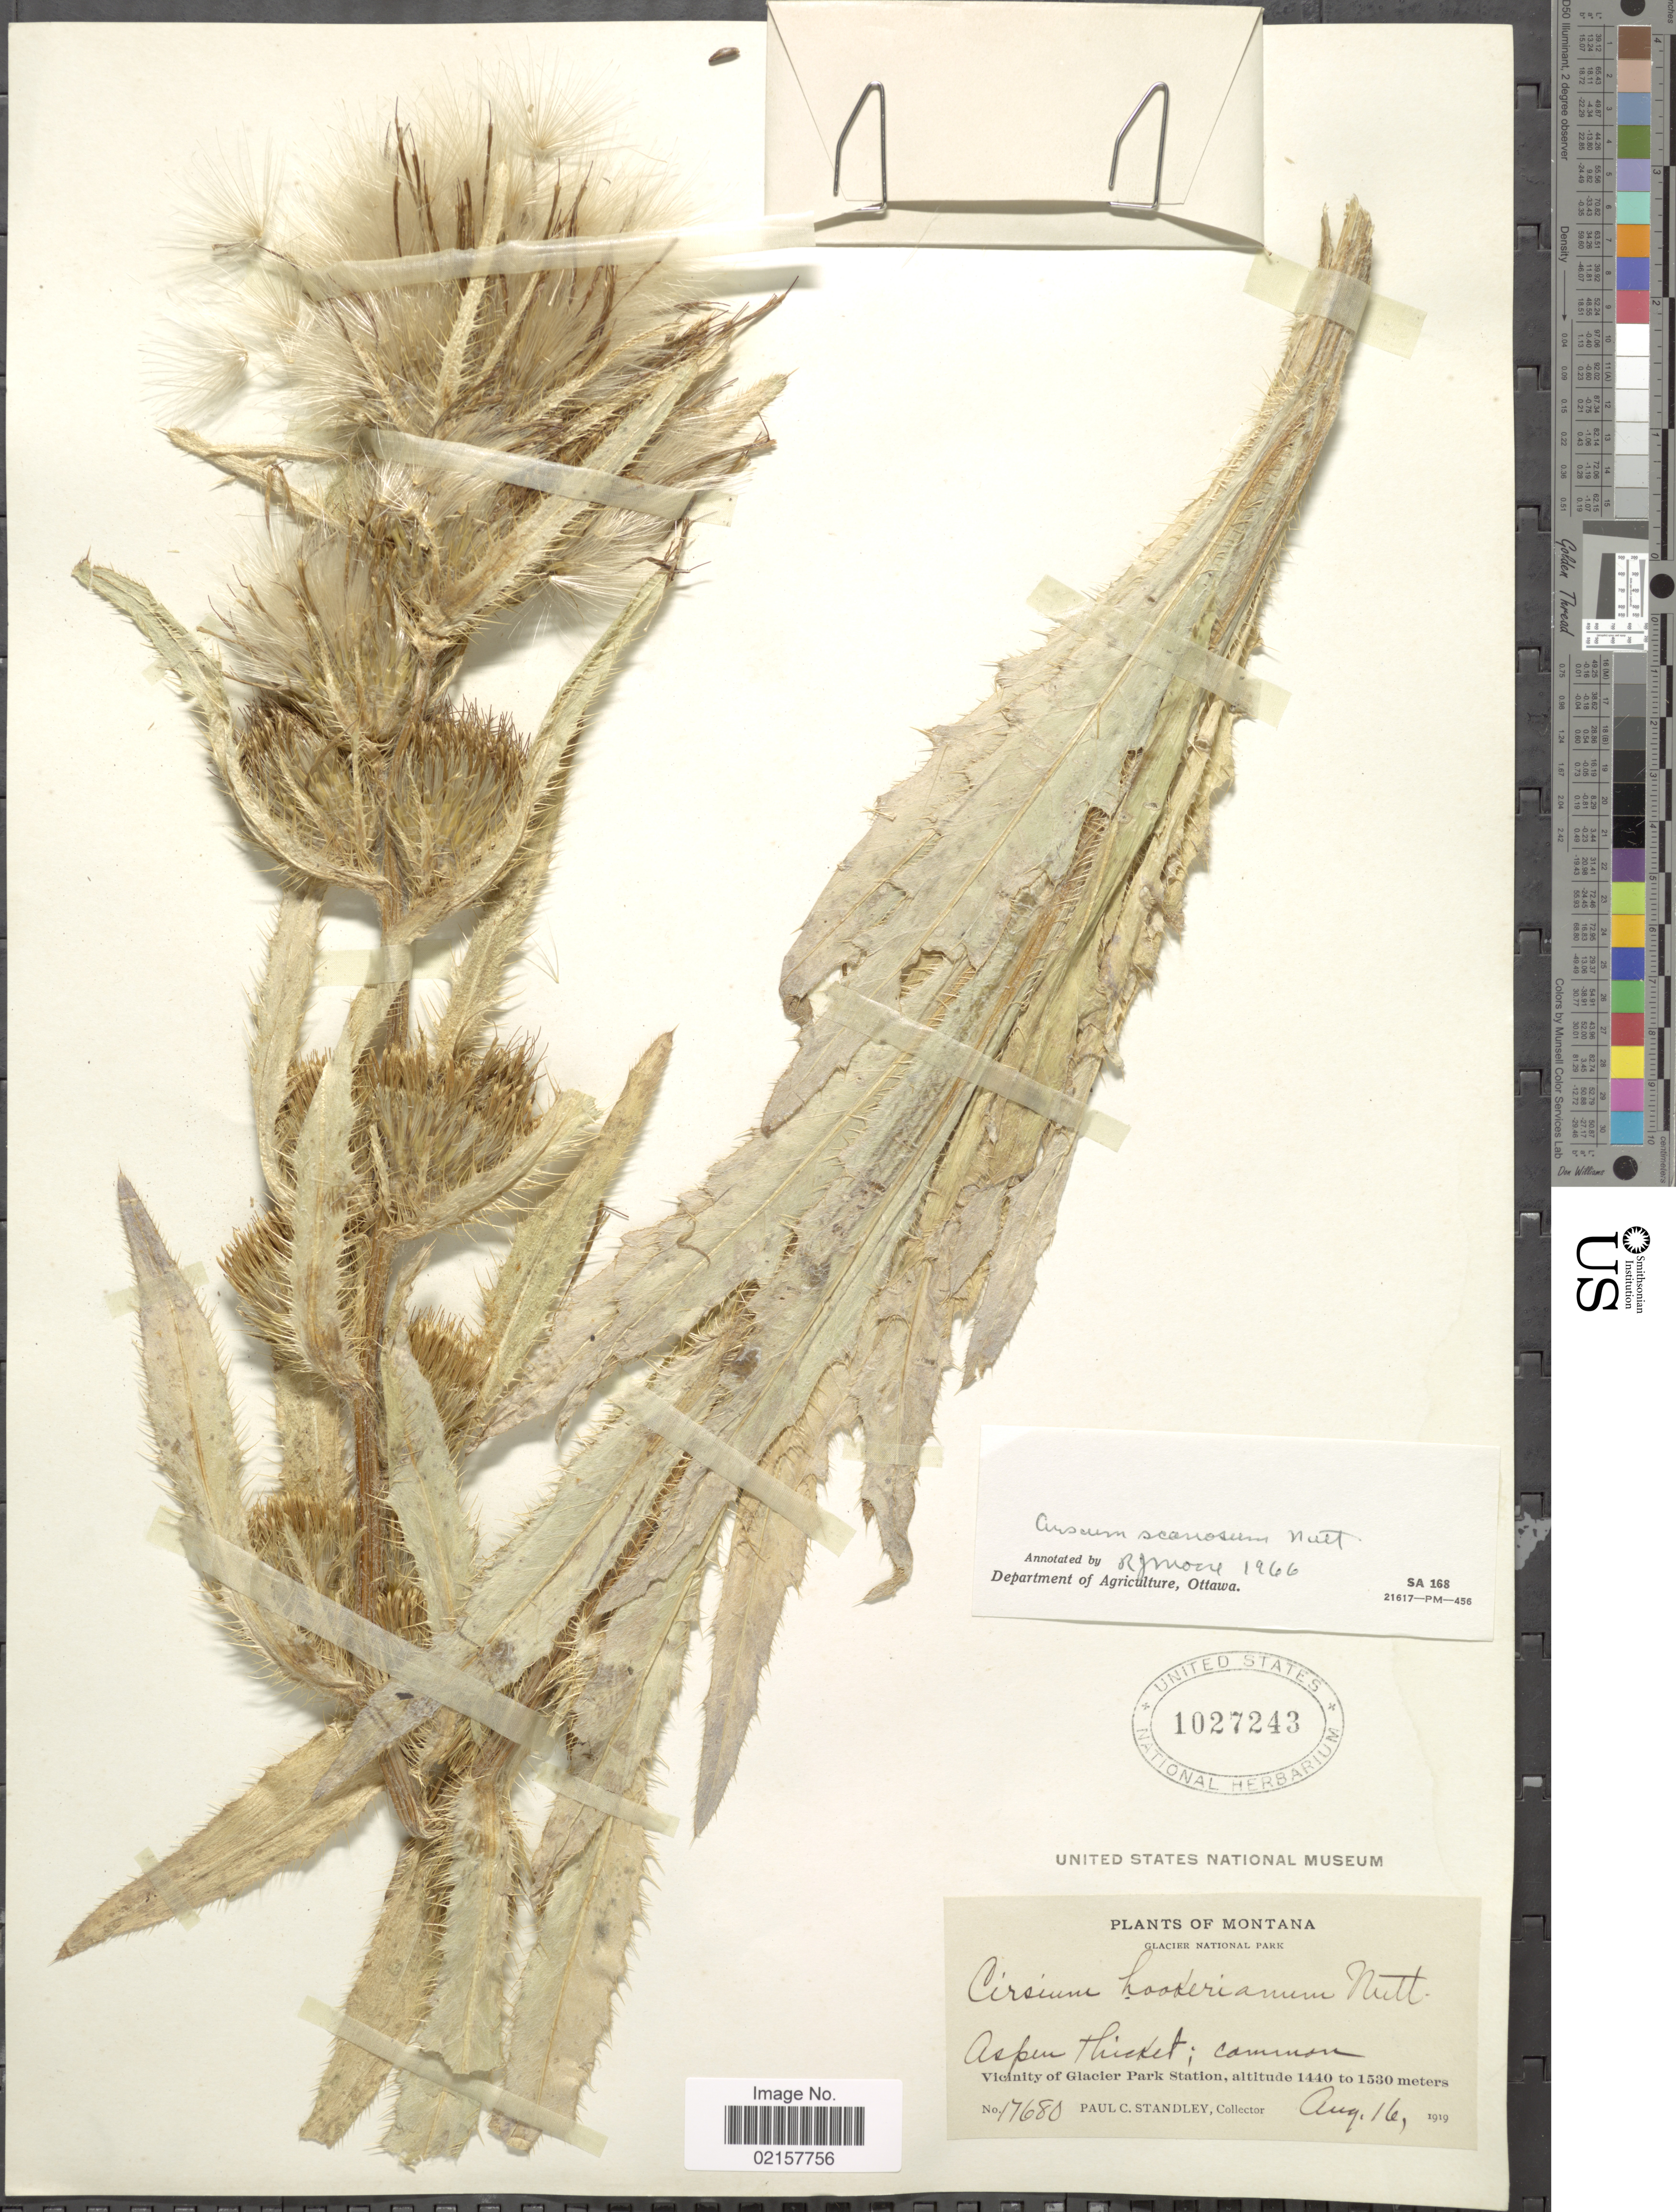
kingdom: Plantae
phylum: Tracheophyta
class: Magnoliopsida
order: Asterales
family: Asteraceae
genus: Cirsium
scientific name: Cirsium scariosum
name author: Nutt.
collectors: P. C. Standley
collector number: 17680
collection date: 1919-08-16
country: United States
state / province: Montana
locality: Glacier National Park, Aspen thicket, vicinity of Glacier Park Station.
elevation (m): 1440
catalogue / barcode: US 1027243